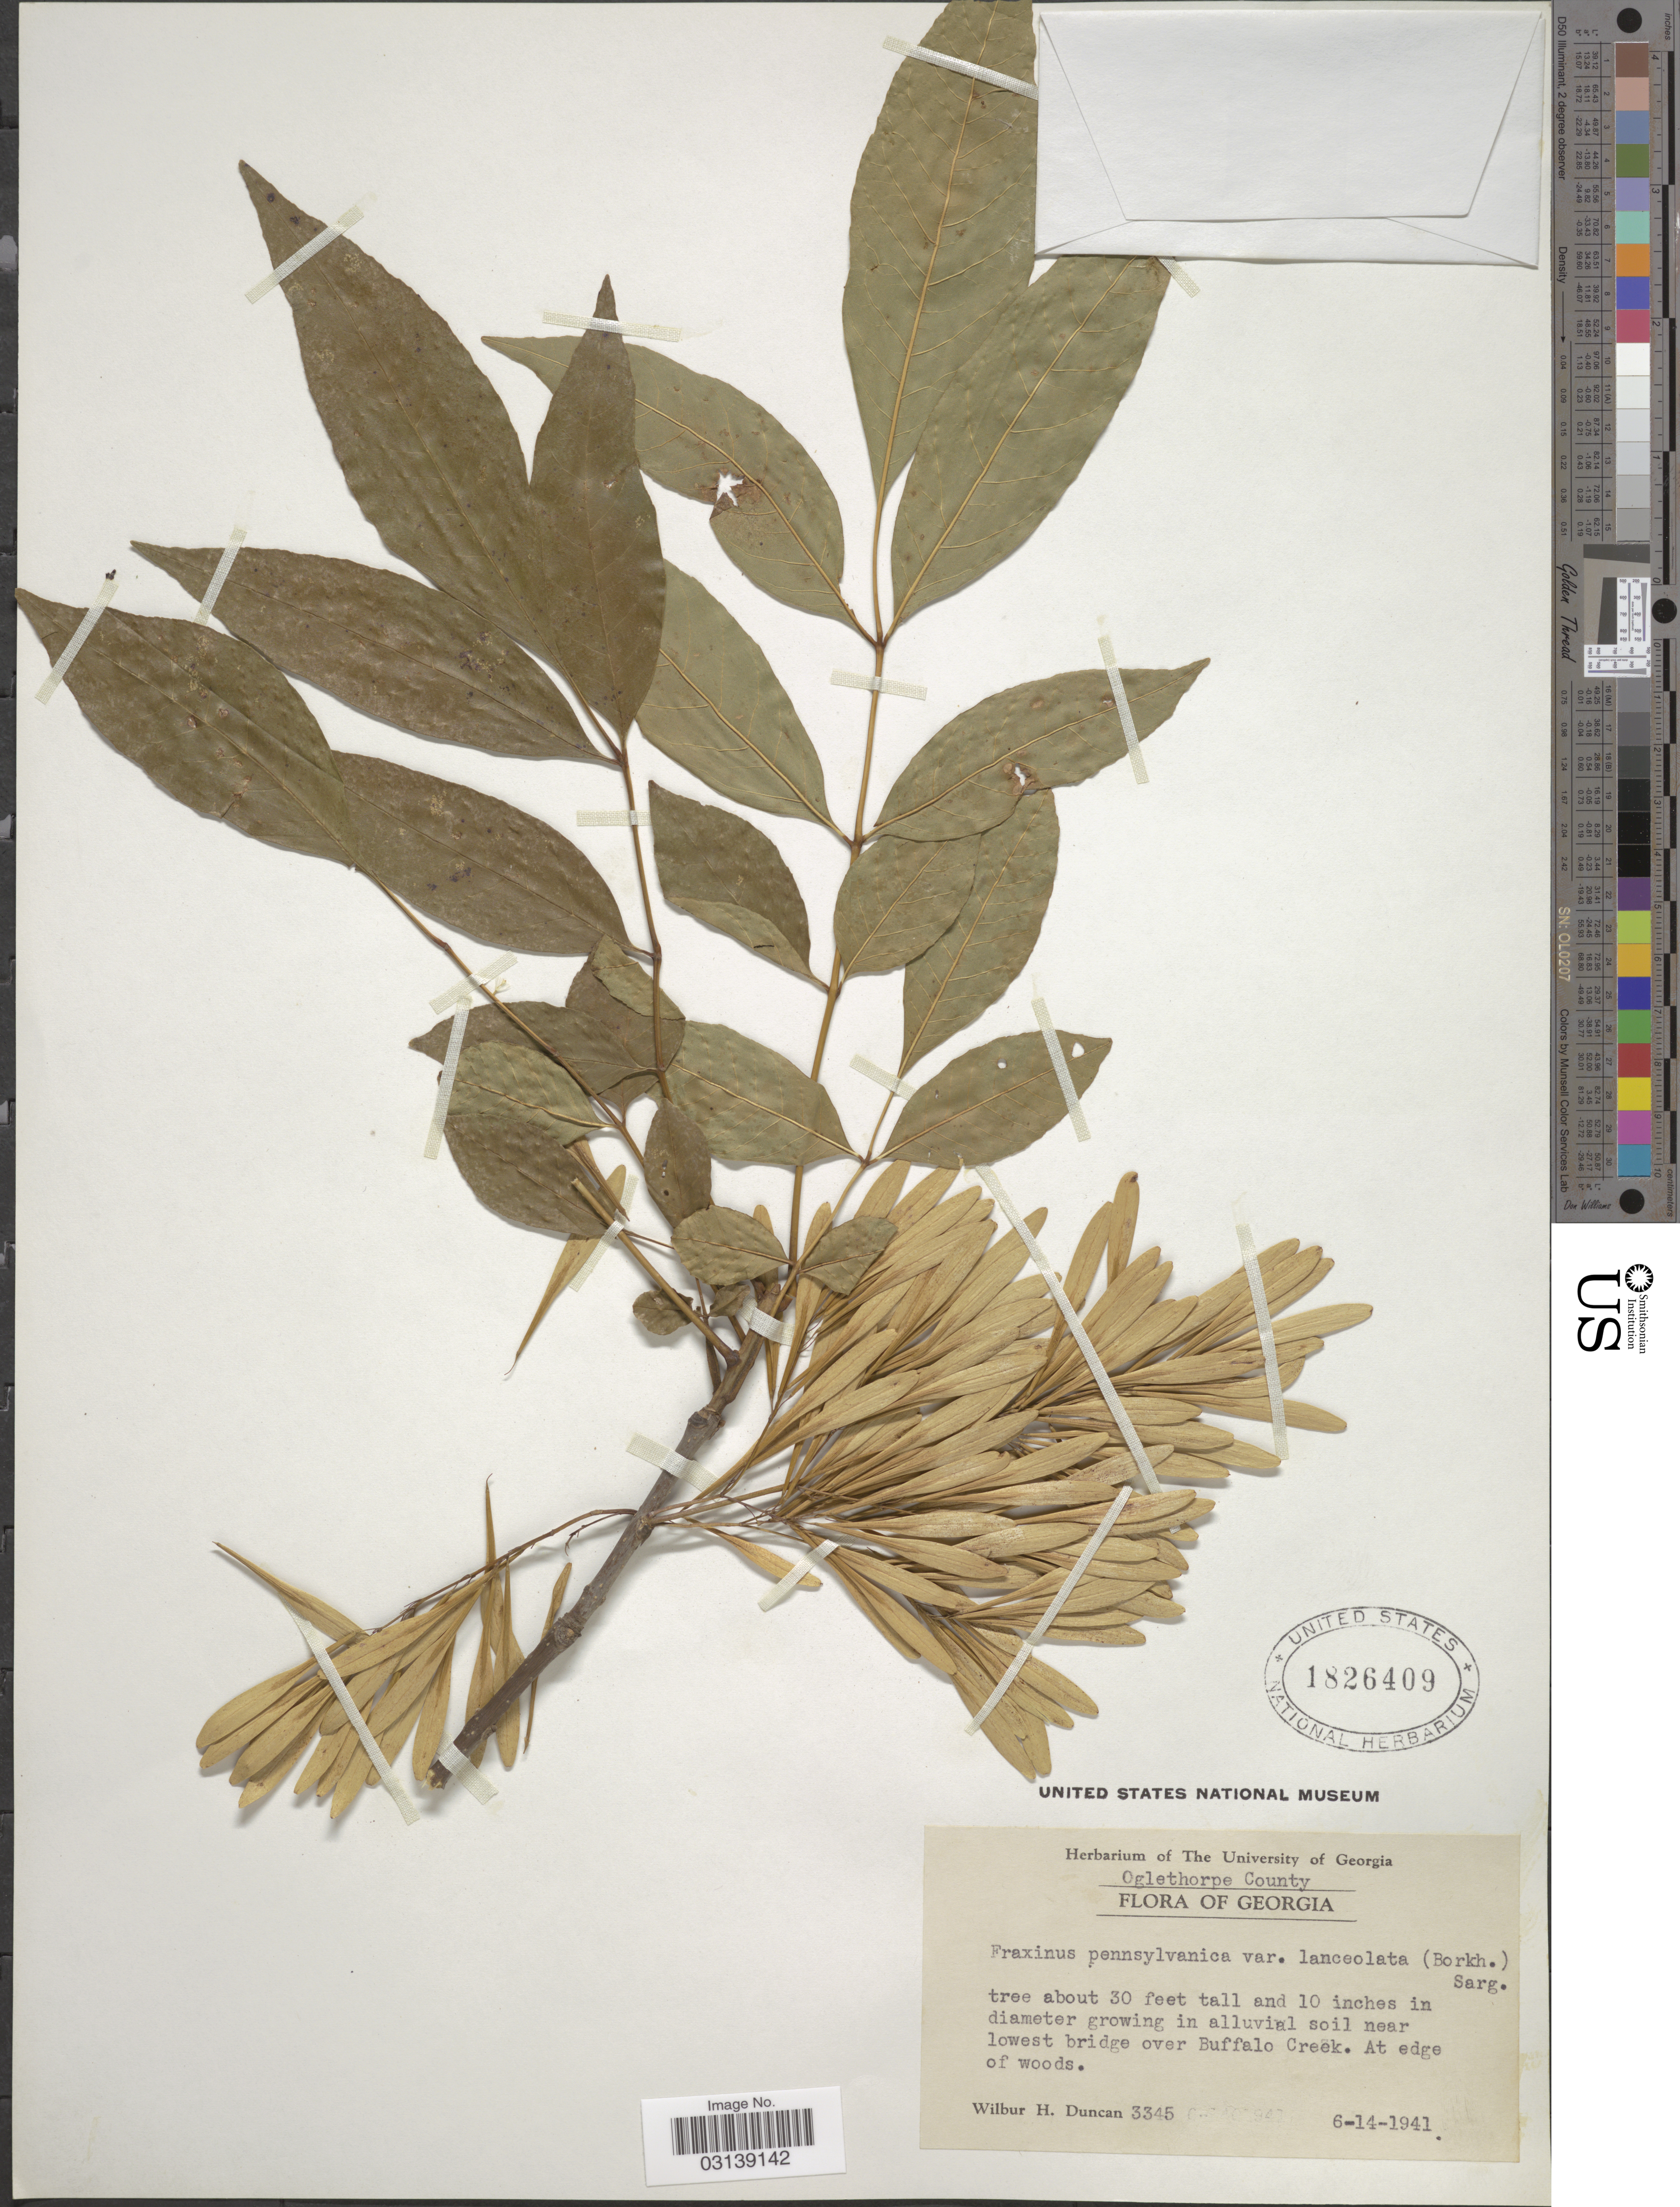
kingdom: Plantae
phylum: Tracheophyta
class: Magnoliopsida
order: Lamiales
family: Oleaceae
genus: Fraxinus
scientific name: Fraxinus pennsylvanica var. lanceolata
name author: Sarg.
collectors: W. H. Duncan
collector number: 3345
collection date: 1941-06-14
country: United States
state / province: Georgia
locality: Oglethorpe County. Lowest bridge over Buffalo Creek.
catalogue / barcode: US 1826409